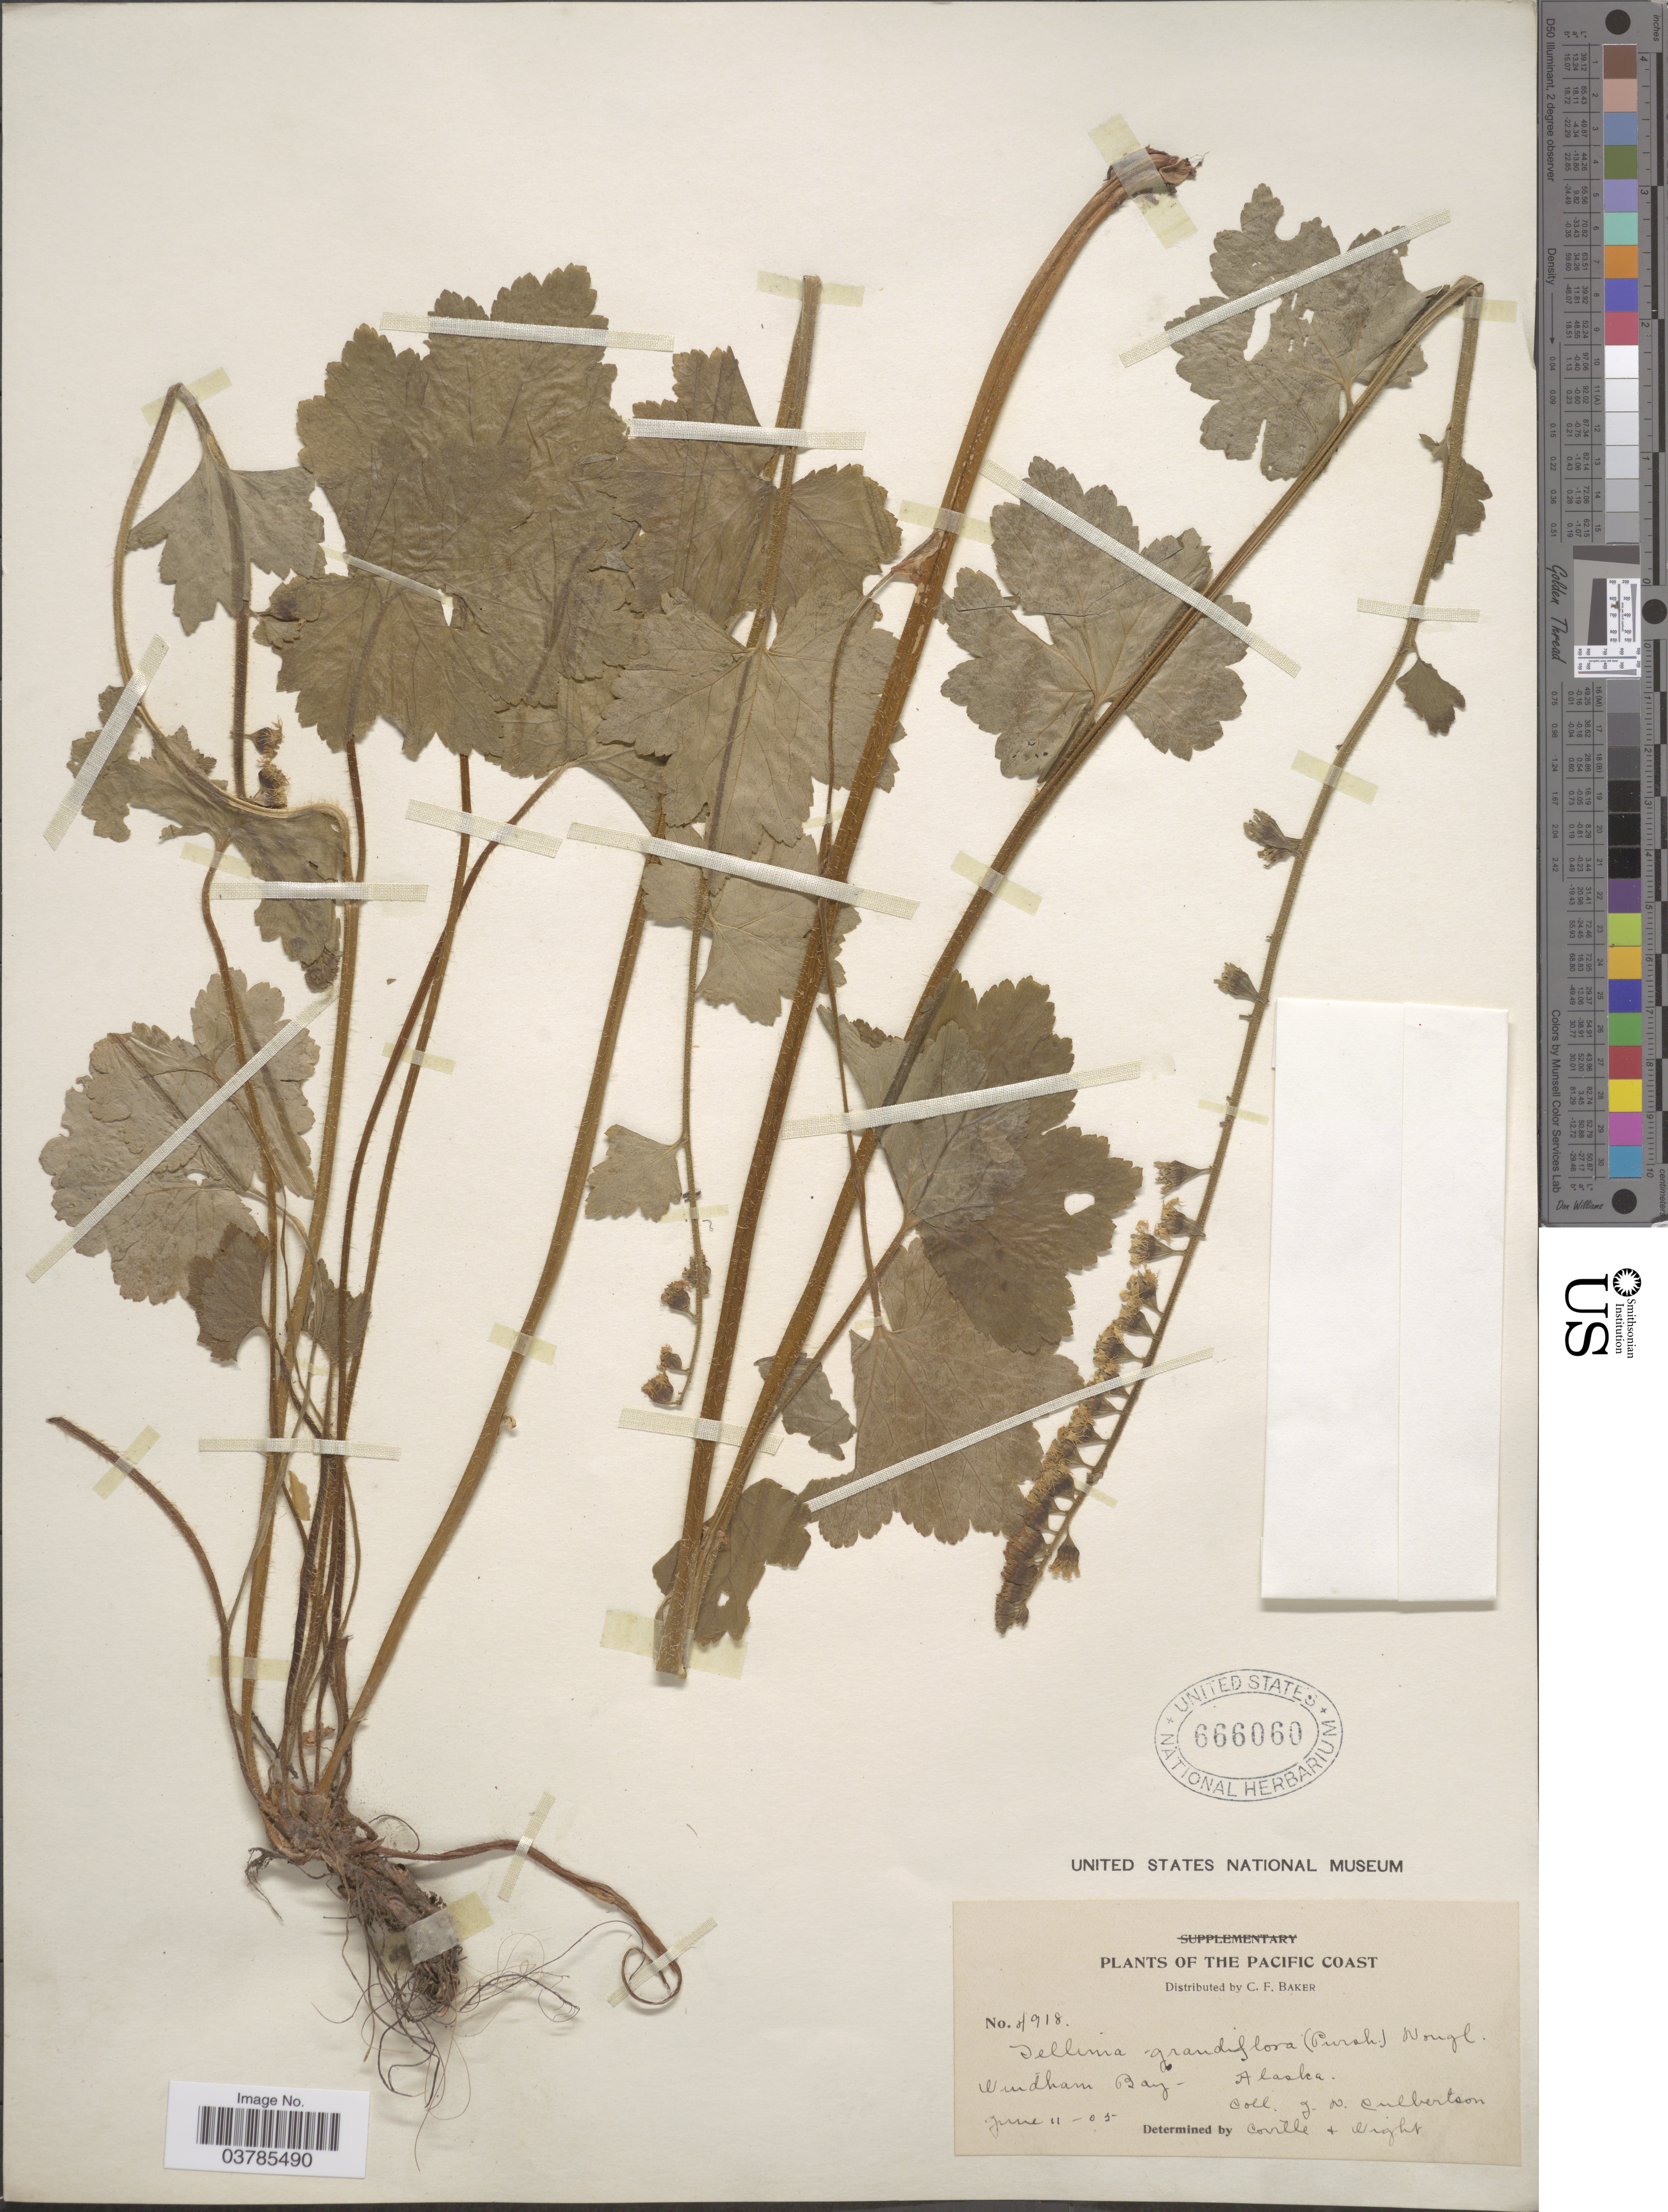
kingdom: Plantae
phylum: Tracheophyta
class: Magnoliopsida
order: Saxifragales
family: Saxifragaceae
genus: Tellima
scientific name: Tellima grandiflora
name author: (Pursh) Douglas ex Lindl.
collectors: J. Culbertson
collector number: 4918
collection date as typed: Transcribed d/m/y: 11/6/5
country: United States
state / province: Alaska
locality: The Pacific Coast. Windham Bay.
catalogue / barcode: US 666060